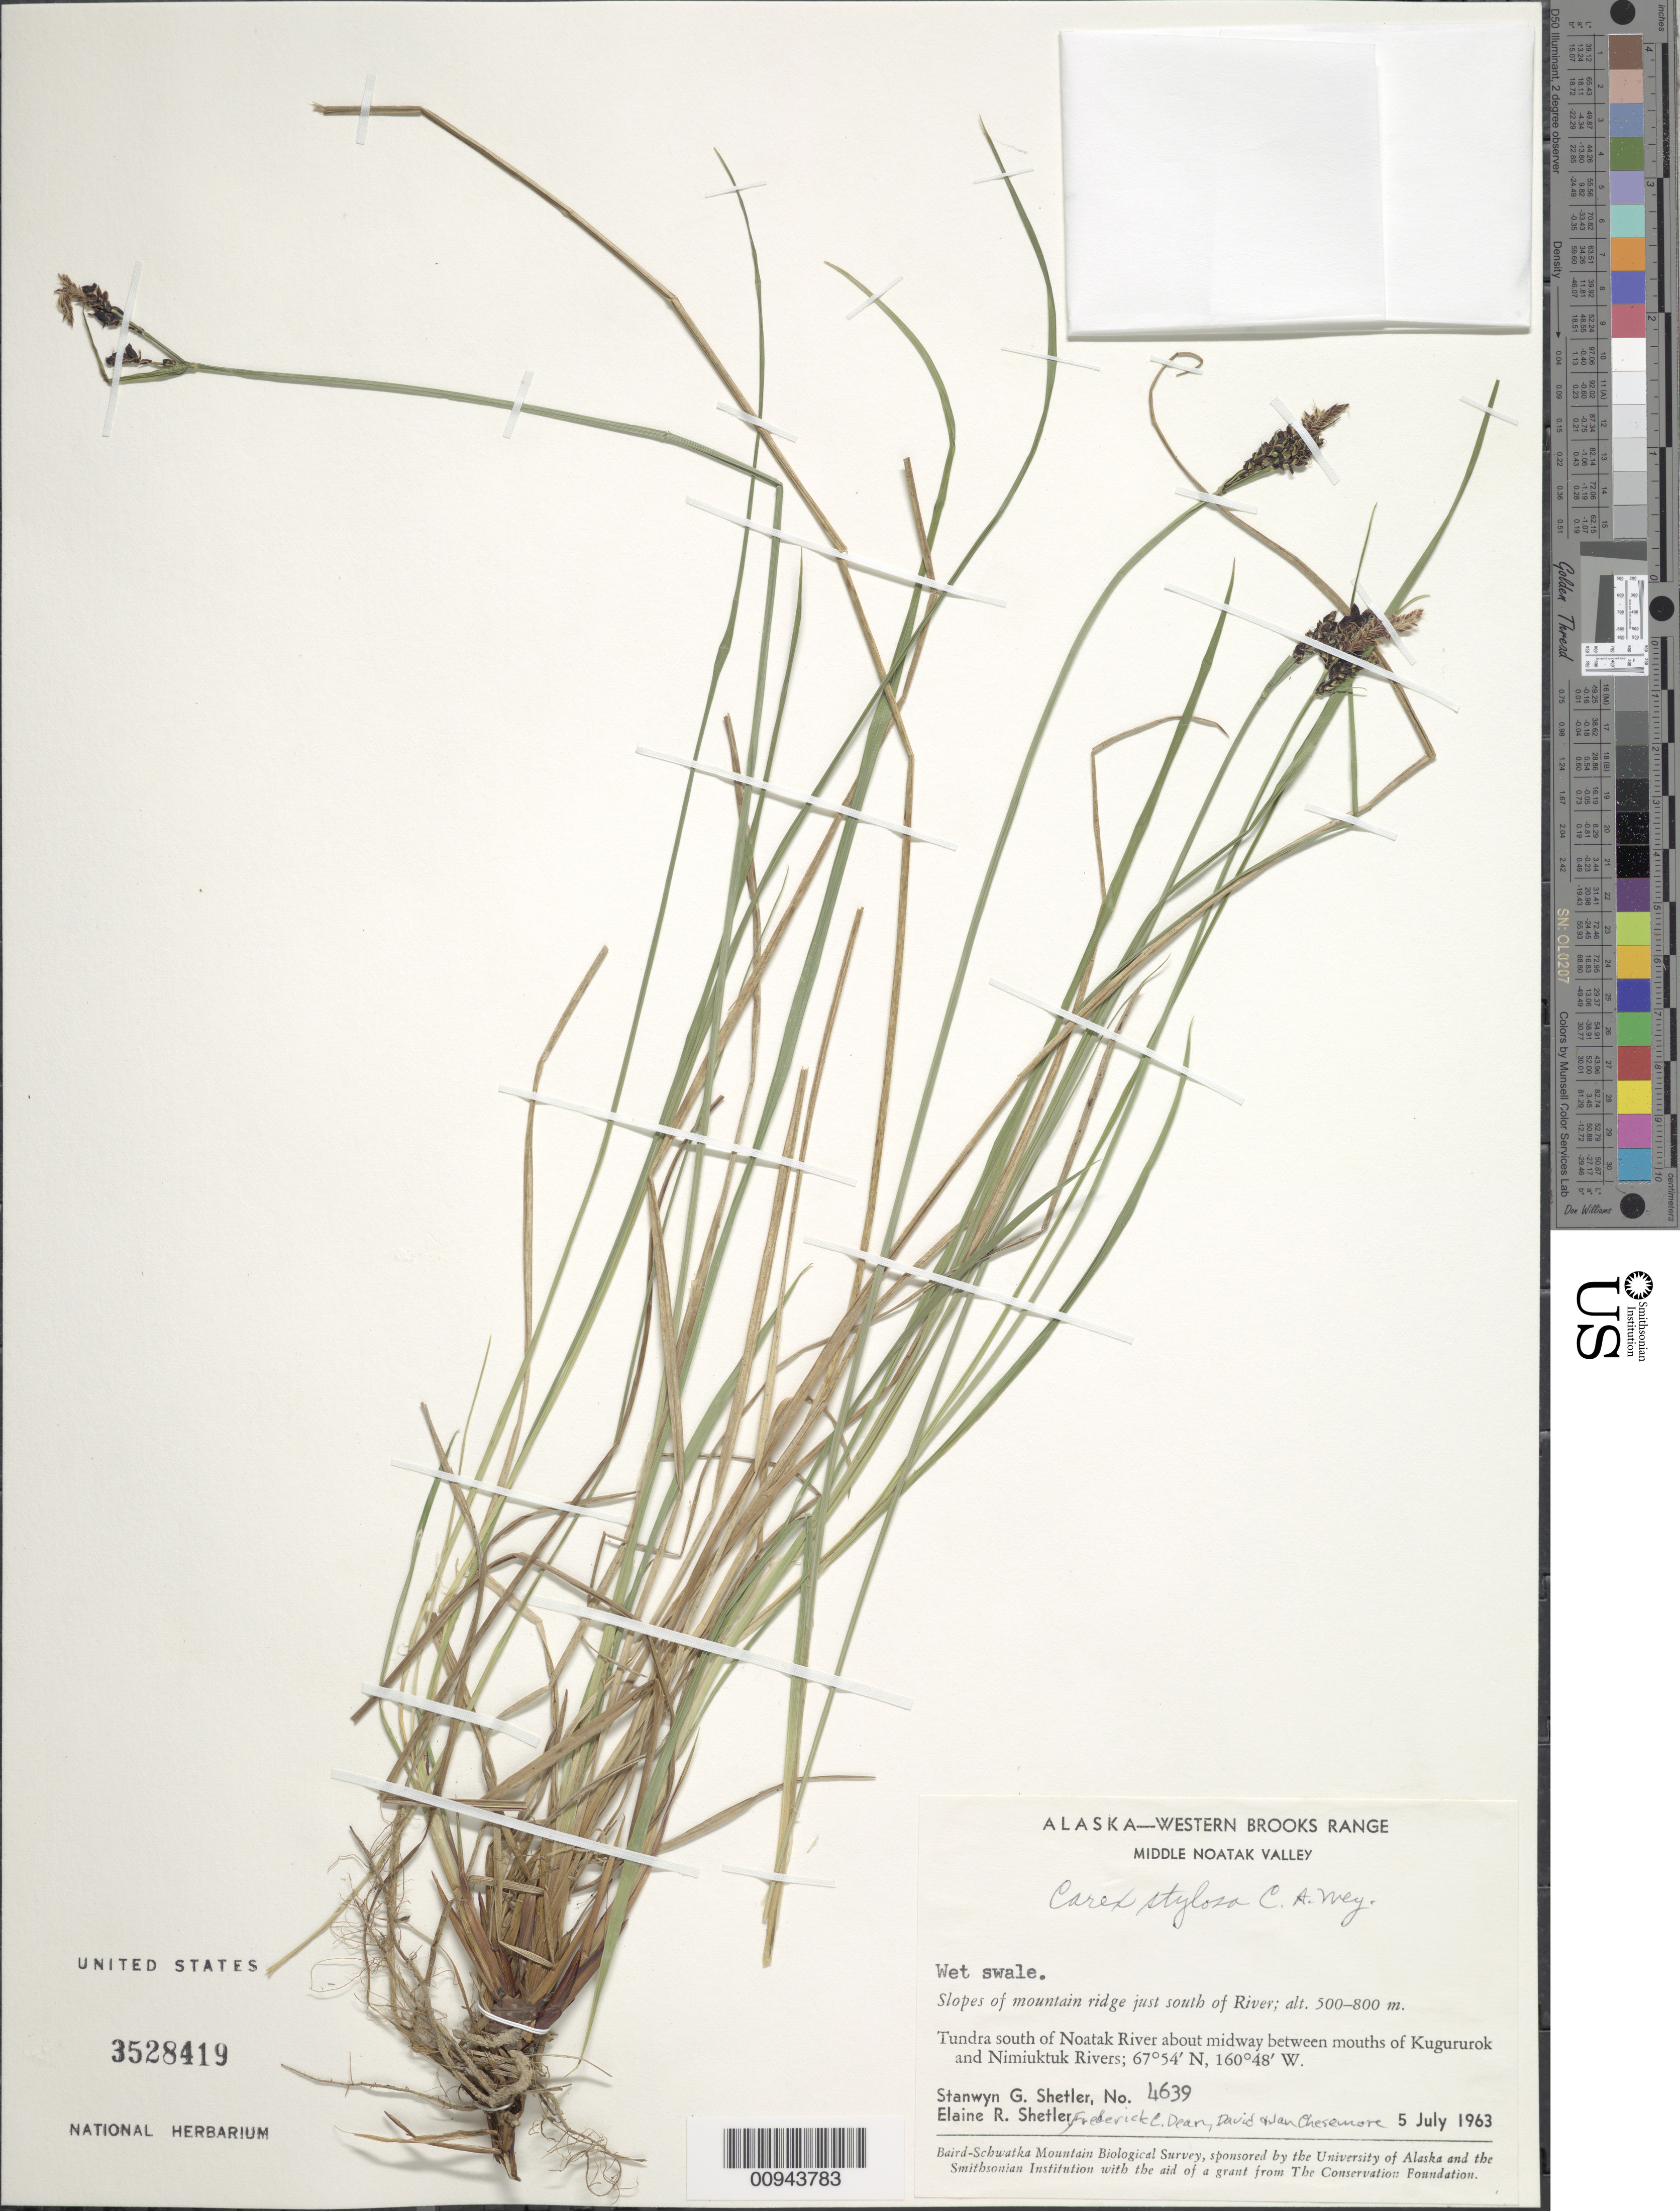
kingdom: Plantae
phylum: Tracheophyta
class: Liliopsida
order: Poales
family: Cyperaceae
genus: Carex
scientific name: Carex stylosa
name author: C.A. Mey.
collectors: S. Shetler, E. R. Shetler, F. C. Dean, D. Chesemore & J. Chesemore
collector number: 4639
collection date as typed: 05 Jul 1963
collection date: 1963-07-05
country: United States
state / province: Alaska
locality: S of Noatak River about midway between mouths of Kugururok and Nimiuktuk Rivers. Western Brooks Range, Middle Noatak Valley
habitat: Tundra. Slopes of mountain ridge just south of River. Wet swale.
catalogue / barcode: US 3528419